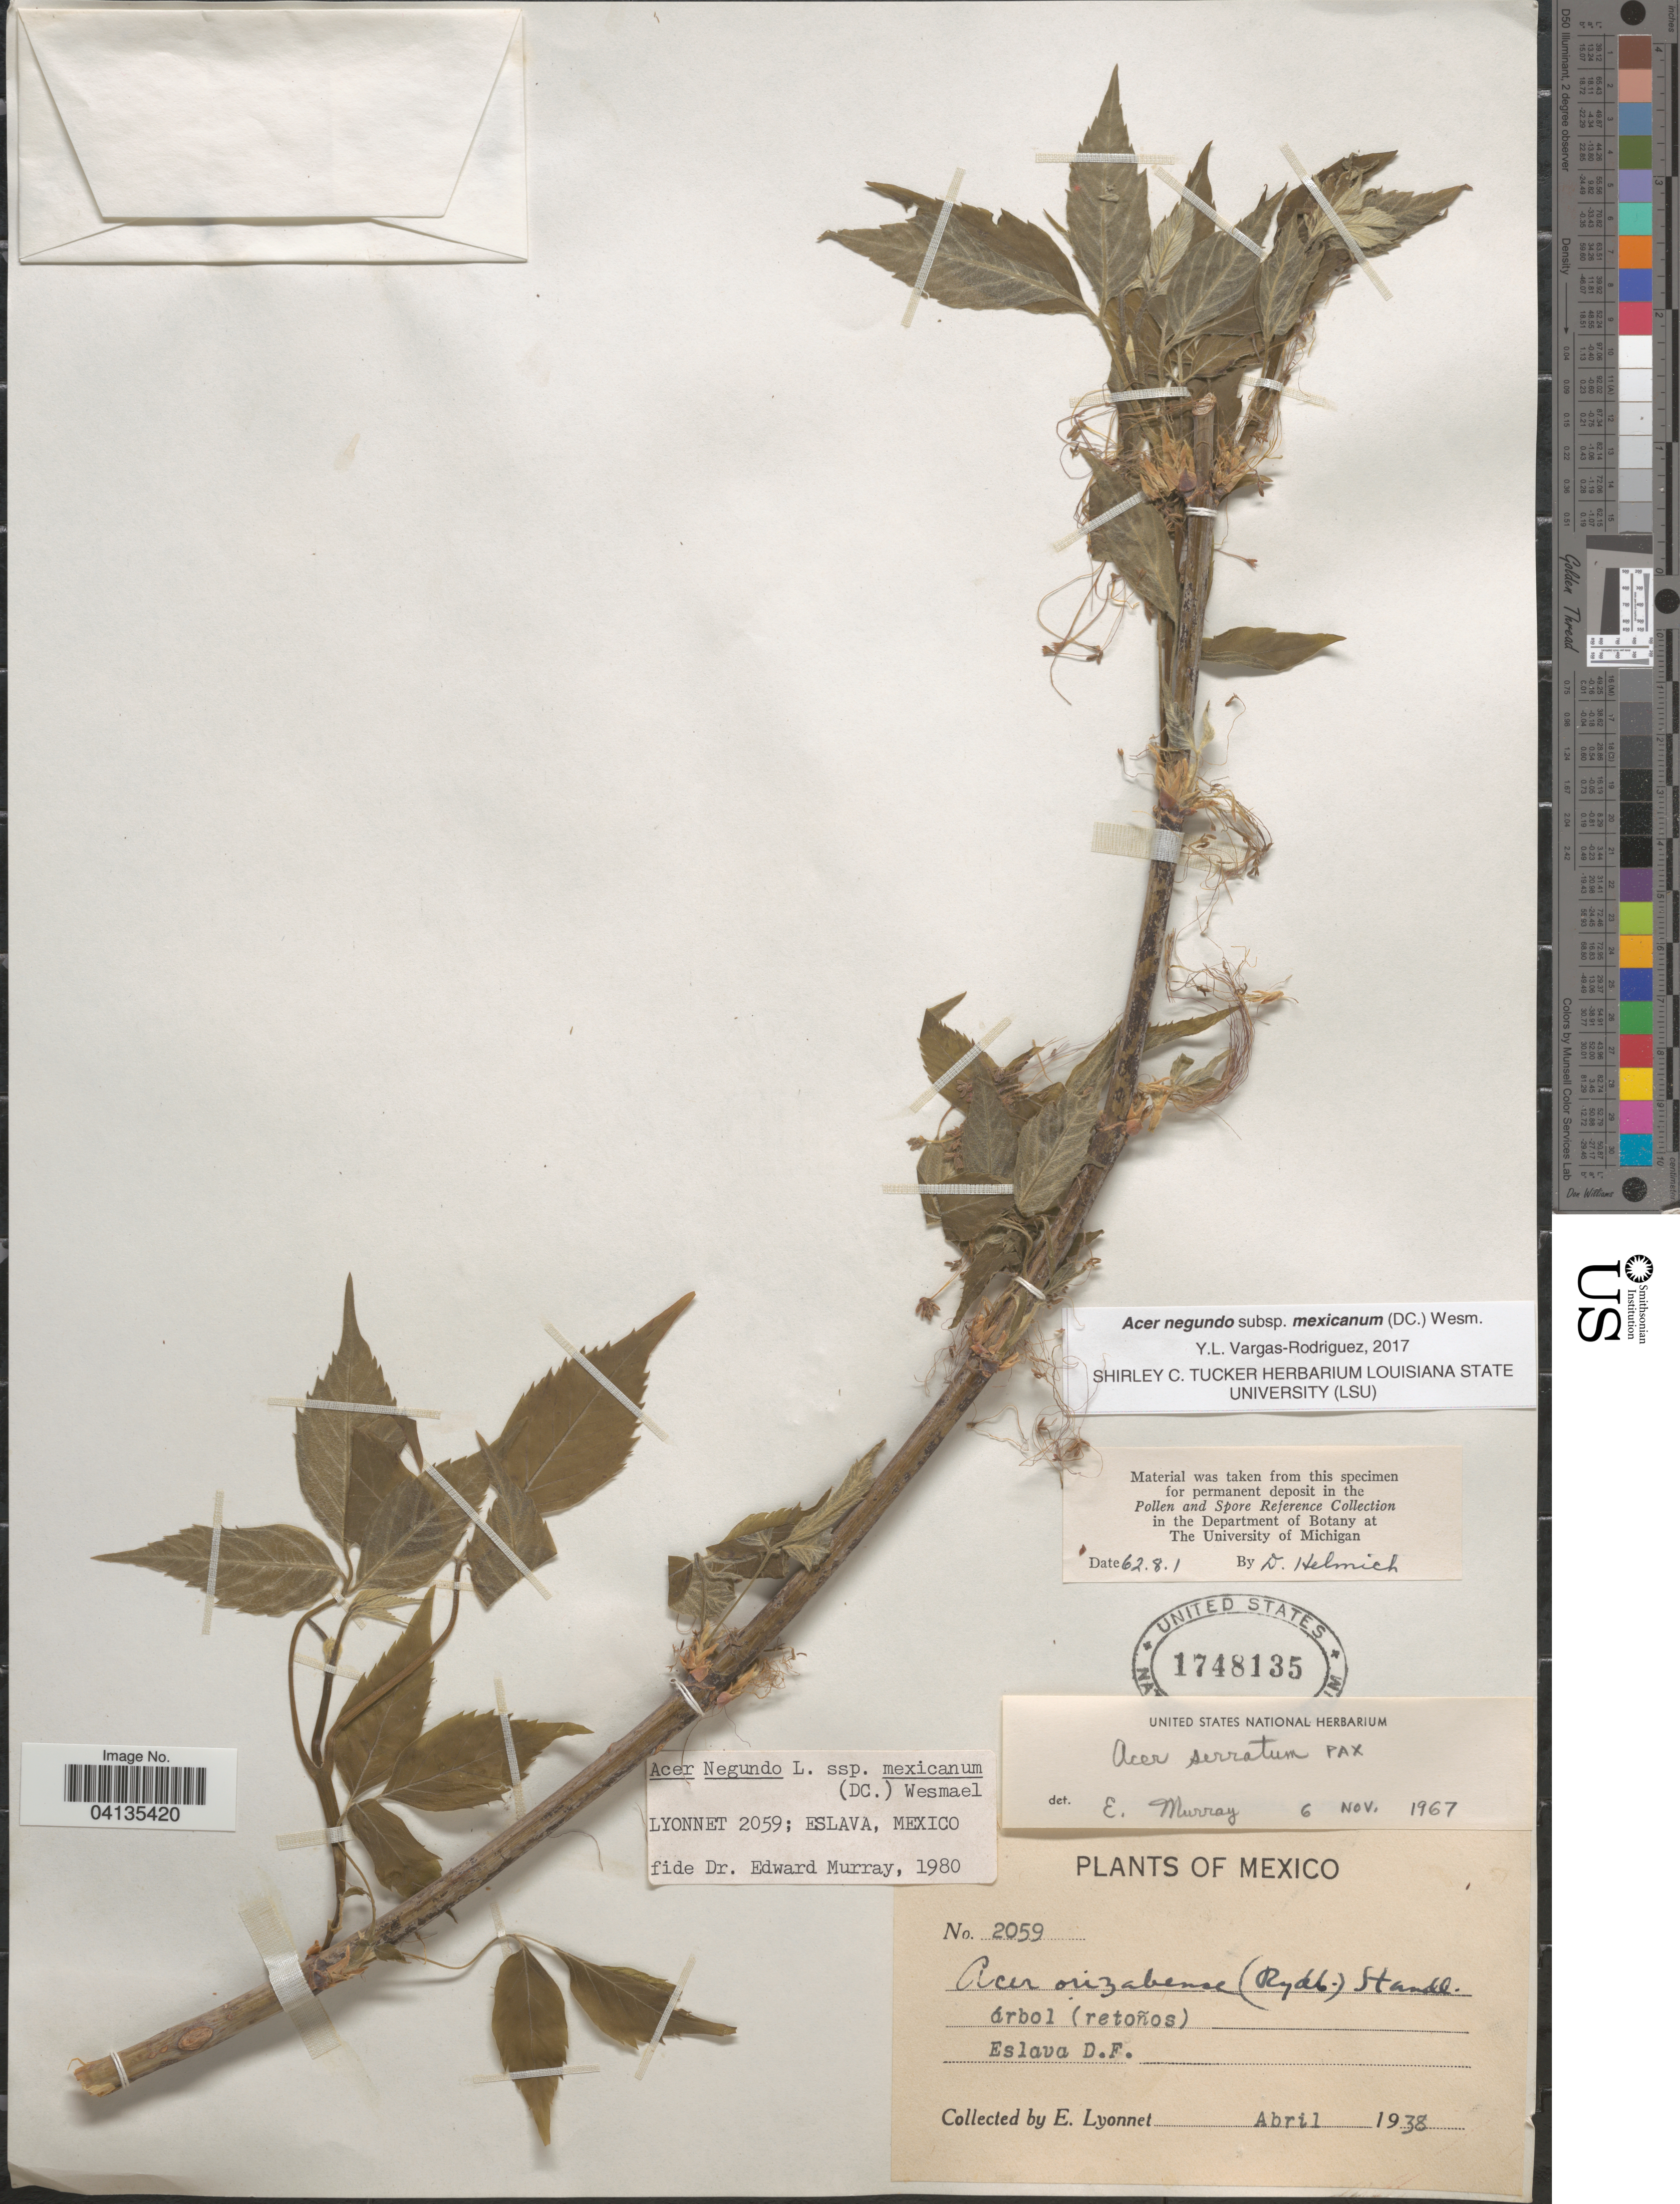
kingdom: Plantae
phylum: Tracheophyta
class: Magnoliopsida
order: Sapindales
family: Sapindaceae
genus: Acer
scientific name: Acer negundo subsp. mexicanum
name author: (DC.) Wesm.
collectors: E. Lyonnet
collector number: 2059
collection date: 1938-04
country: Mexico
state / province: Distrito Federal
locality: Eslava.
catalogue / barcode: US 1748135